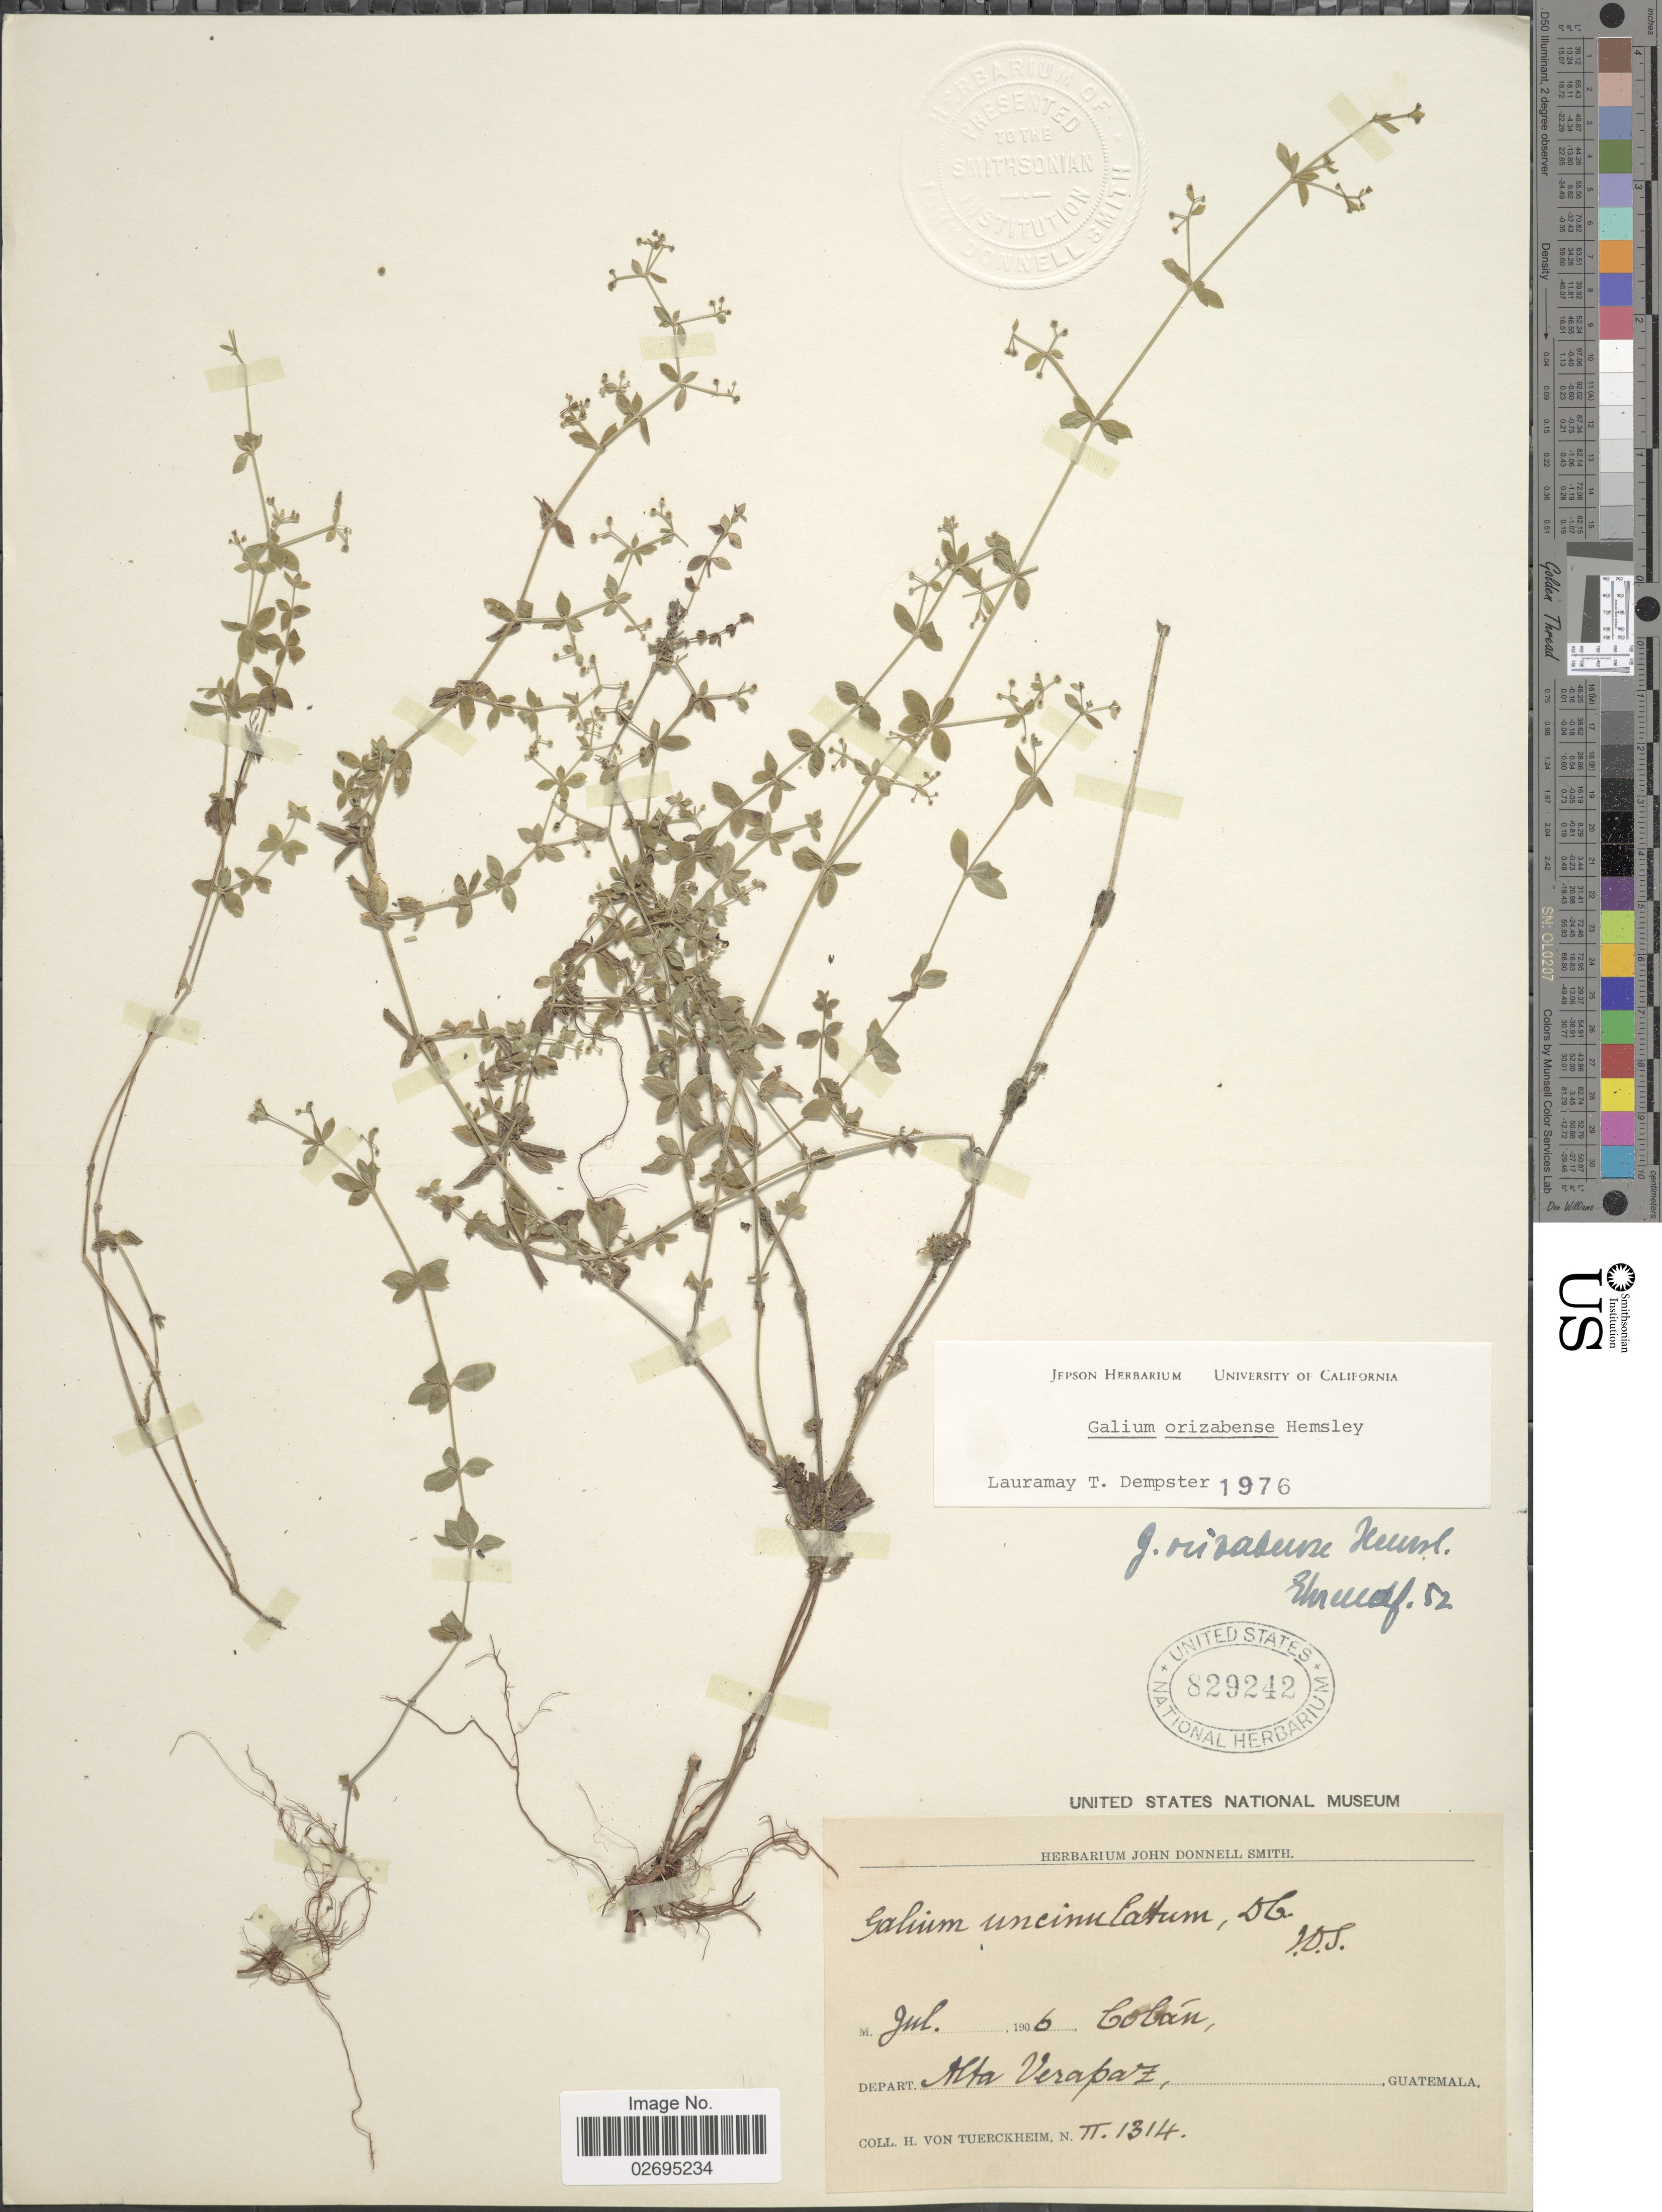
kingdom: Plantae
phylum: Tracheophyta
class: Magnoliopsida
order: Gentianales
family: Rubiaceae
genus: Galium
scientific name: Galium orizabense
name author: Hemsl.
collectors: H. von Türckheim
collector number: II 1314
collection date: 1906-07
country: Guatemala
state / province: Alta Verapaz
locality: Coban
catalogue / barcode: US 829242